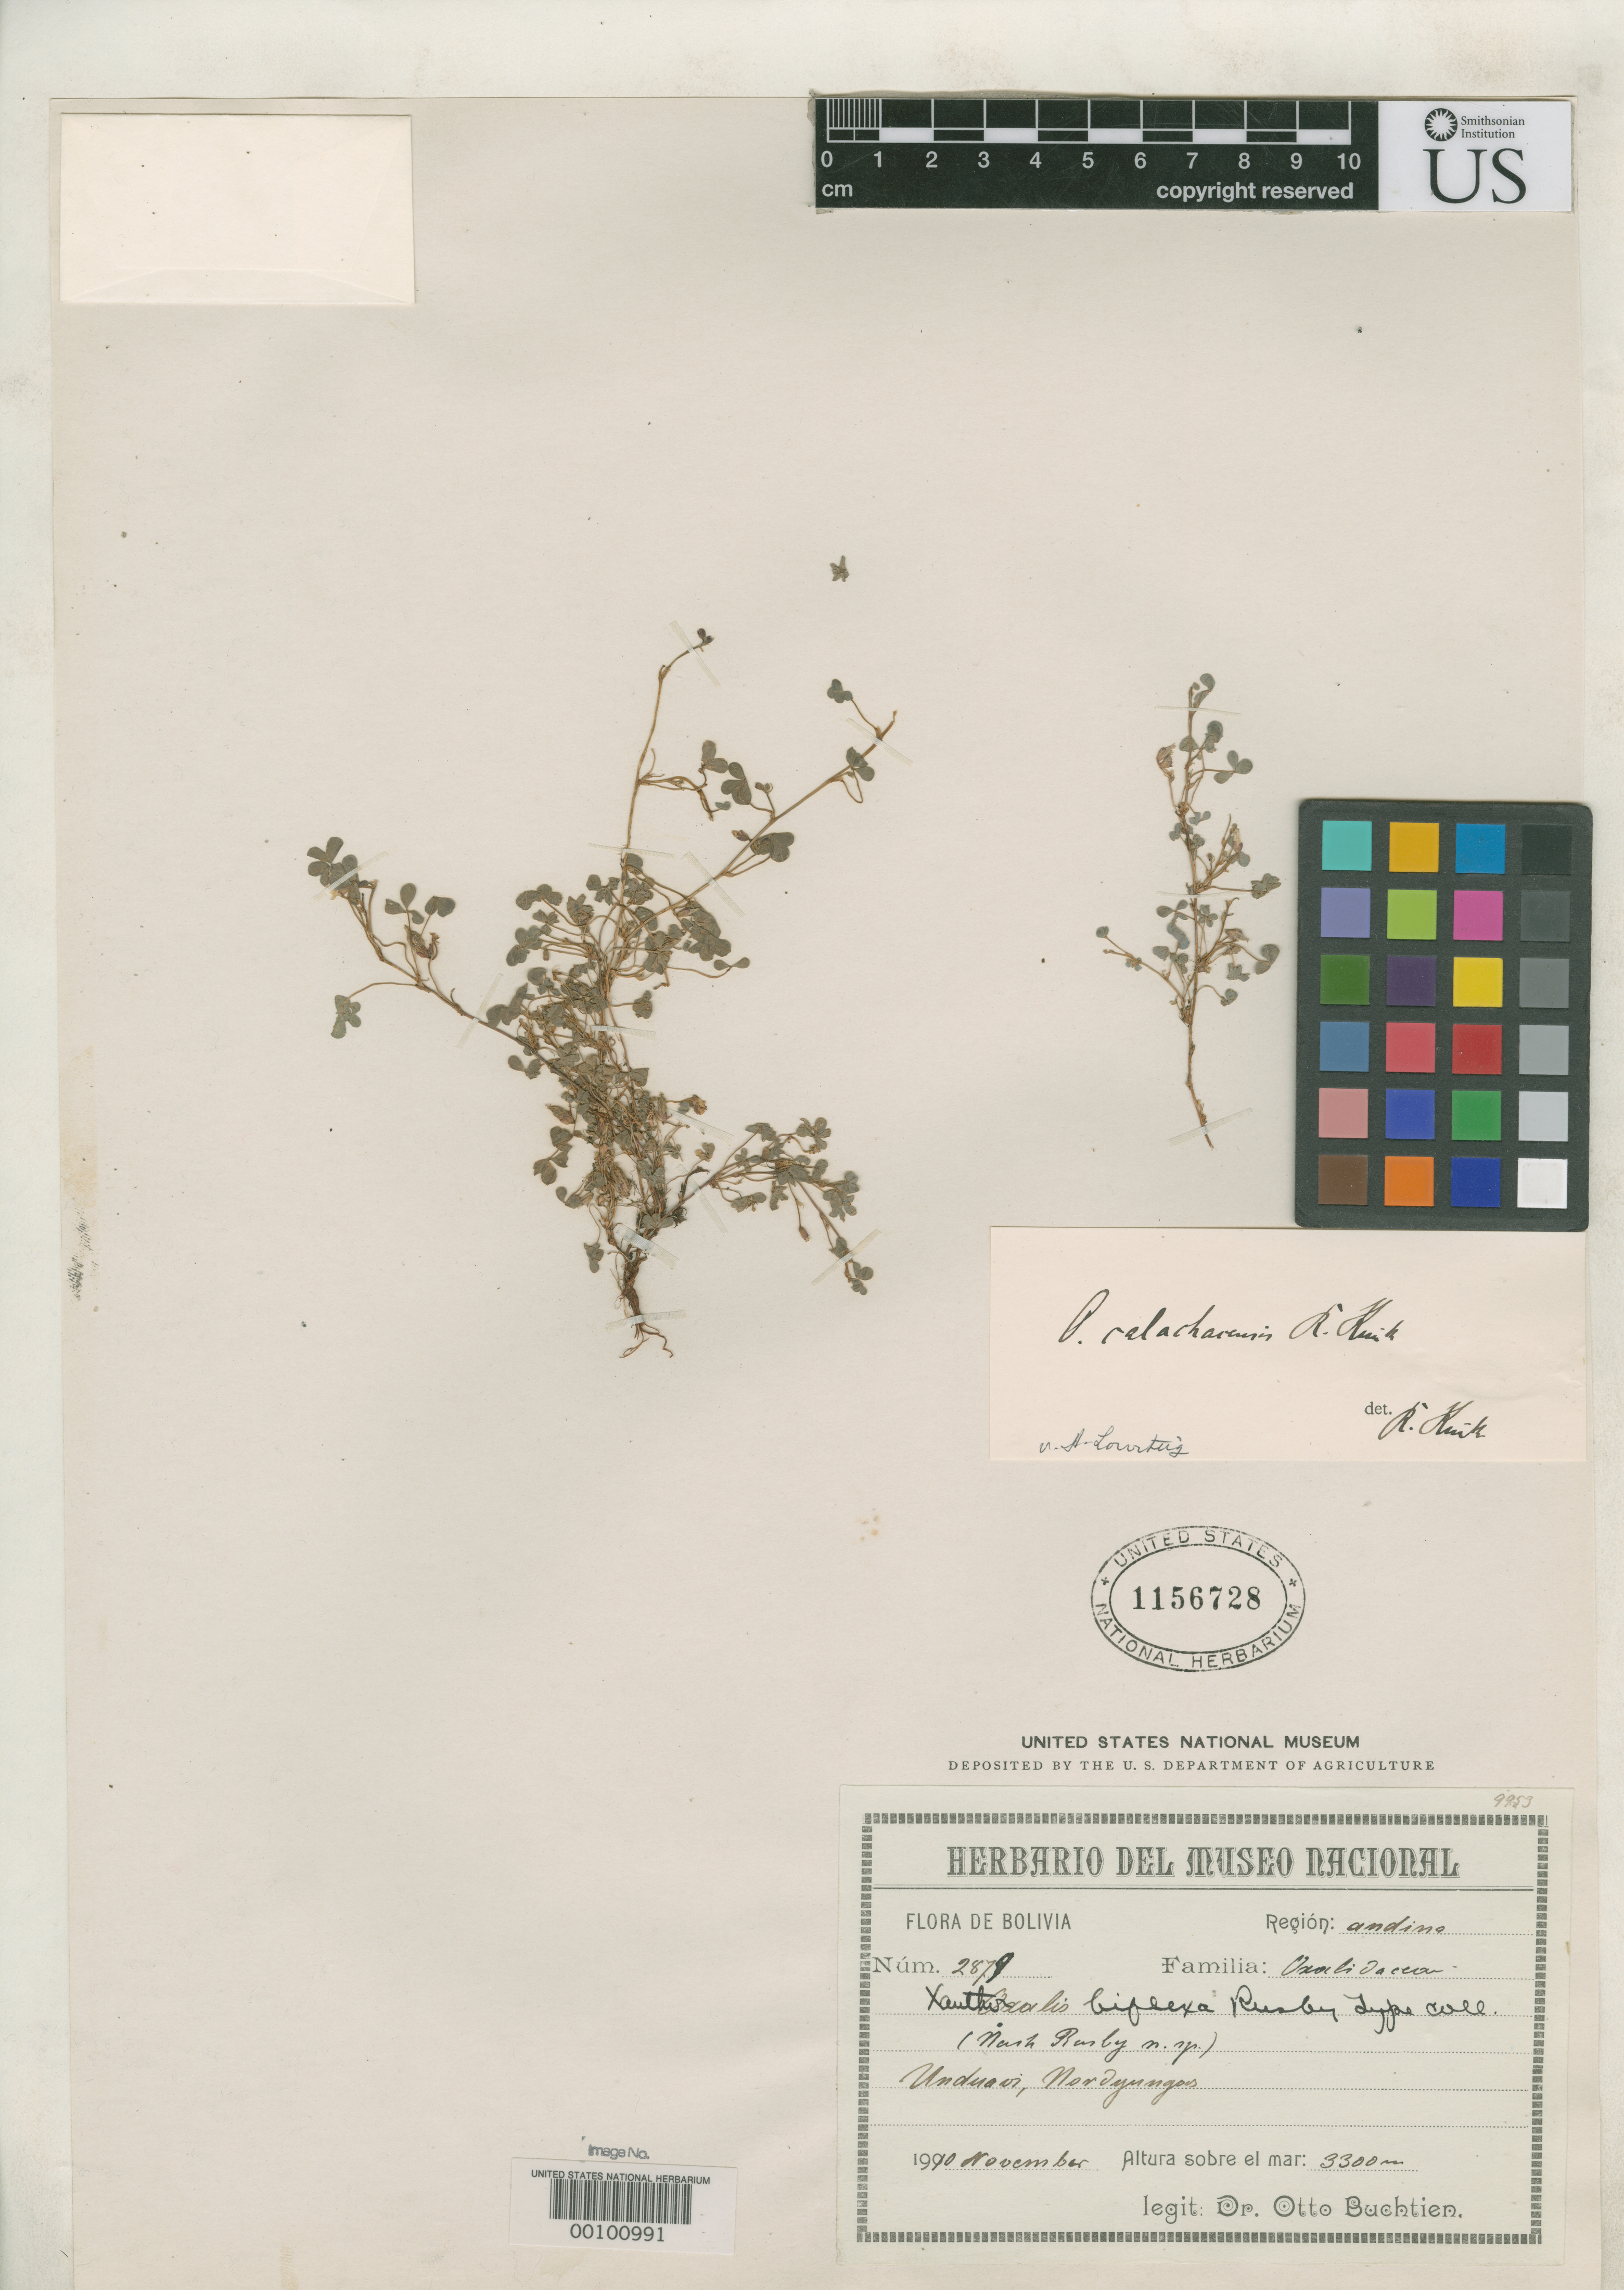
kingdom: Plantae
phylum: Tracheophyta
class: Magnoliopsida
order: Oxalidales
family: Oxalidaceae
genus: Xanthoxalis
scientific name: Xanthoxalis biflexa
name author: Rusby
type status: Isotype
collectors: O. Buchtien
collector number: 2879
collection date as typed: Nov 1910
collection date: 1910-11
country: Bolivia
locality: Unduavi.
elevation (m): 3300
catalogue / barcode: US 1156728